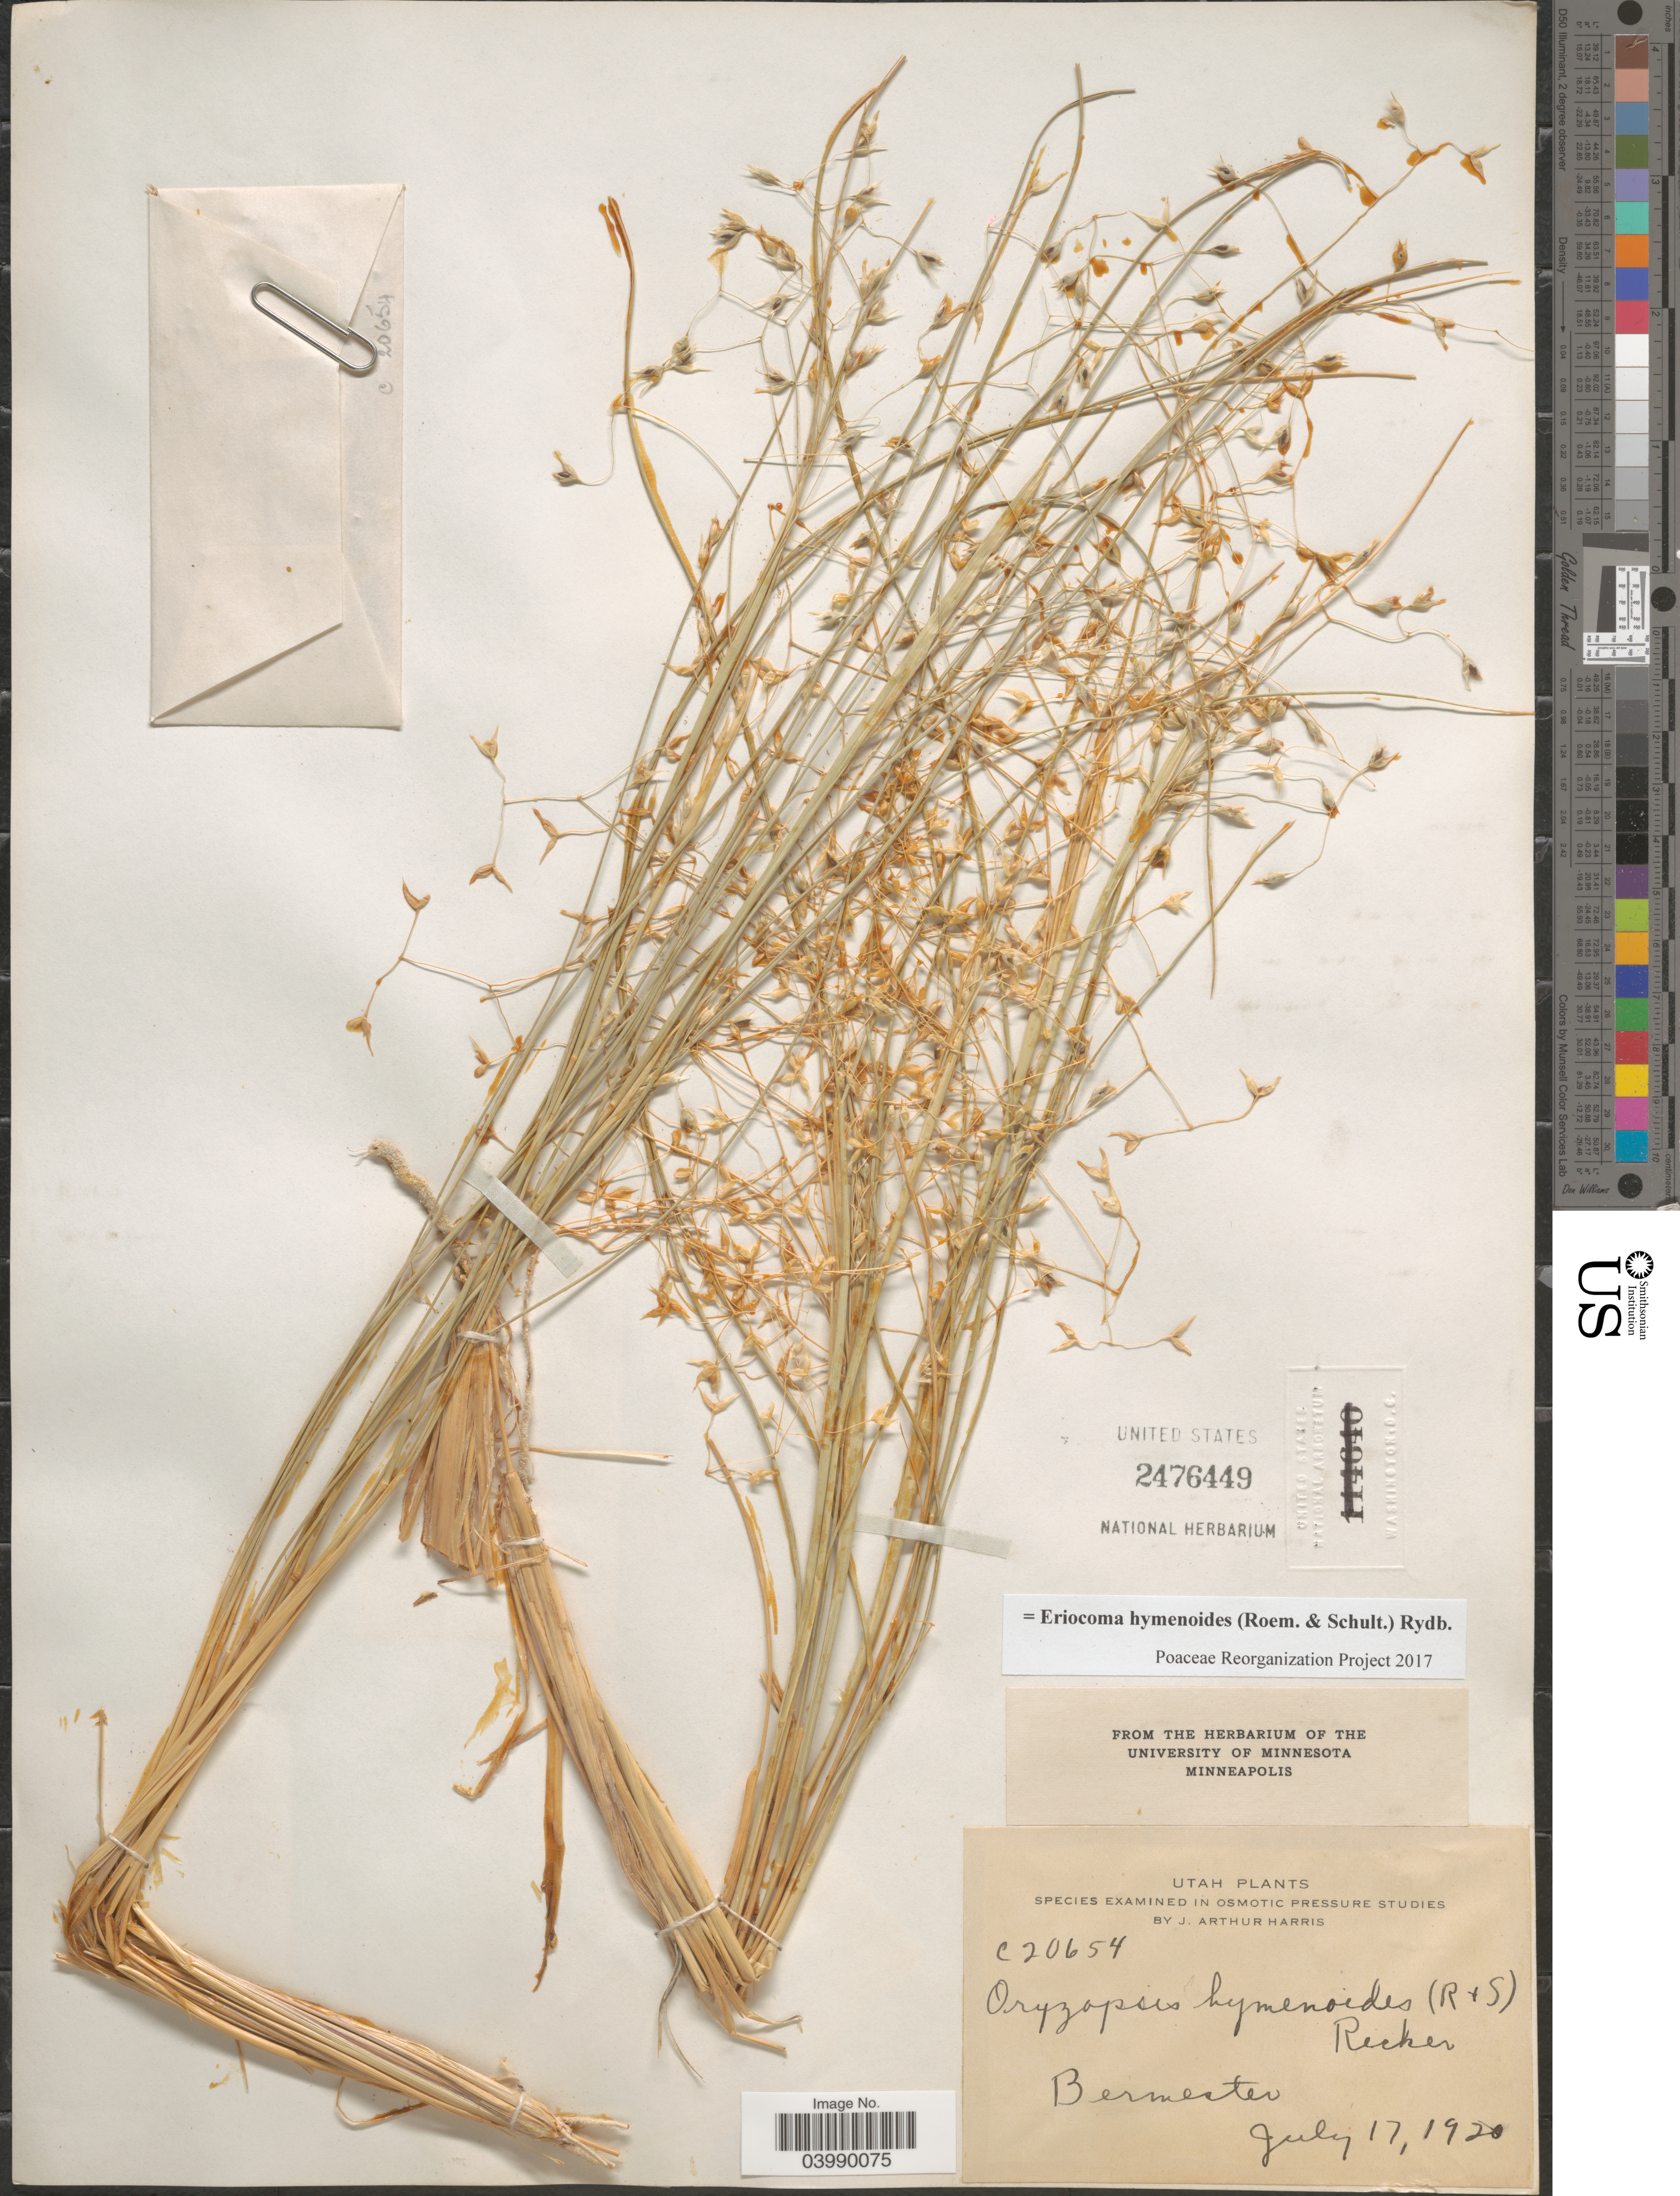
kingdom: Plantae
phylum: Tracheophyta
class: Liliopsida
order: Poales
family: Poaceae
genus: Eriocoma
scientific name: Eriocoma hymenoides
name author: (Roem. & Schult.) Rydb.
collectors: J. A. Harris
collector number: C 20654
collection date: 1920-07-17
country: United States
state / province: Utah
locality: Bermester.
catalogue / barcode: US 2476449